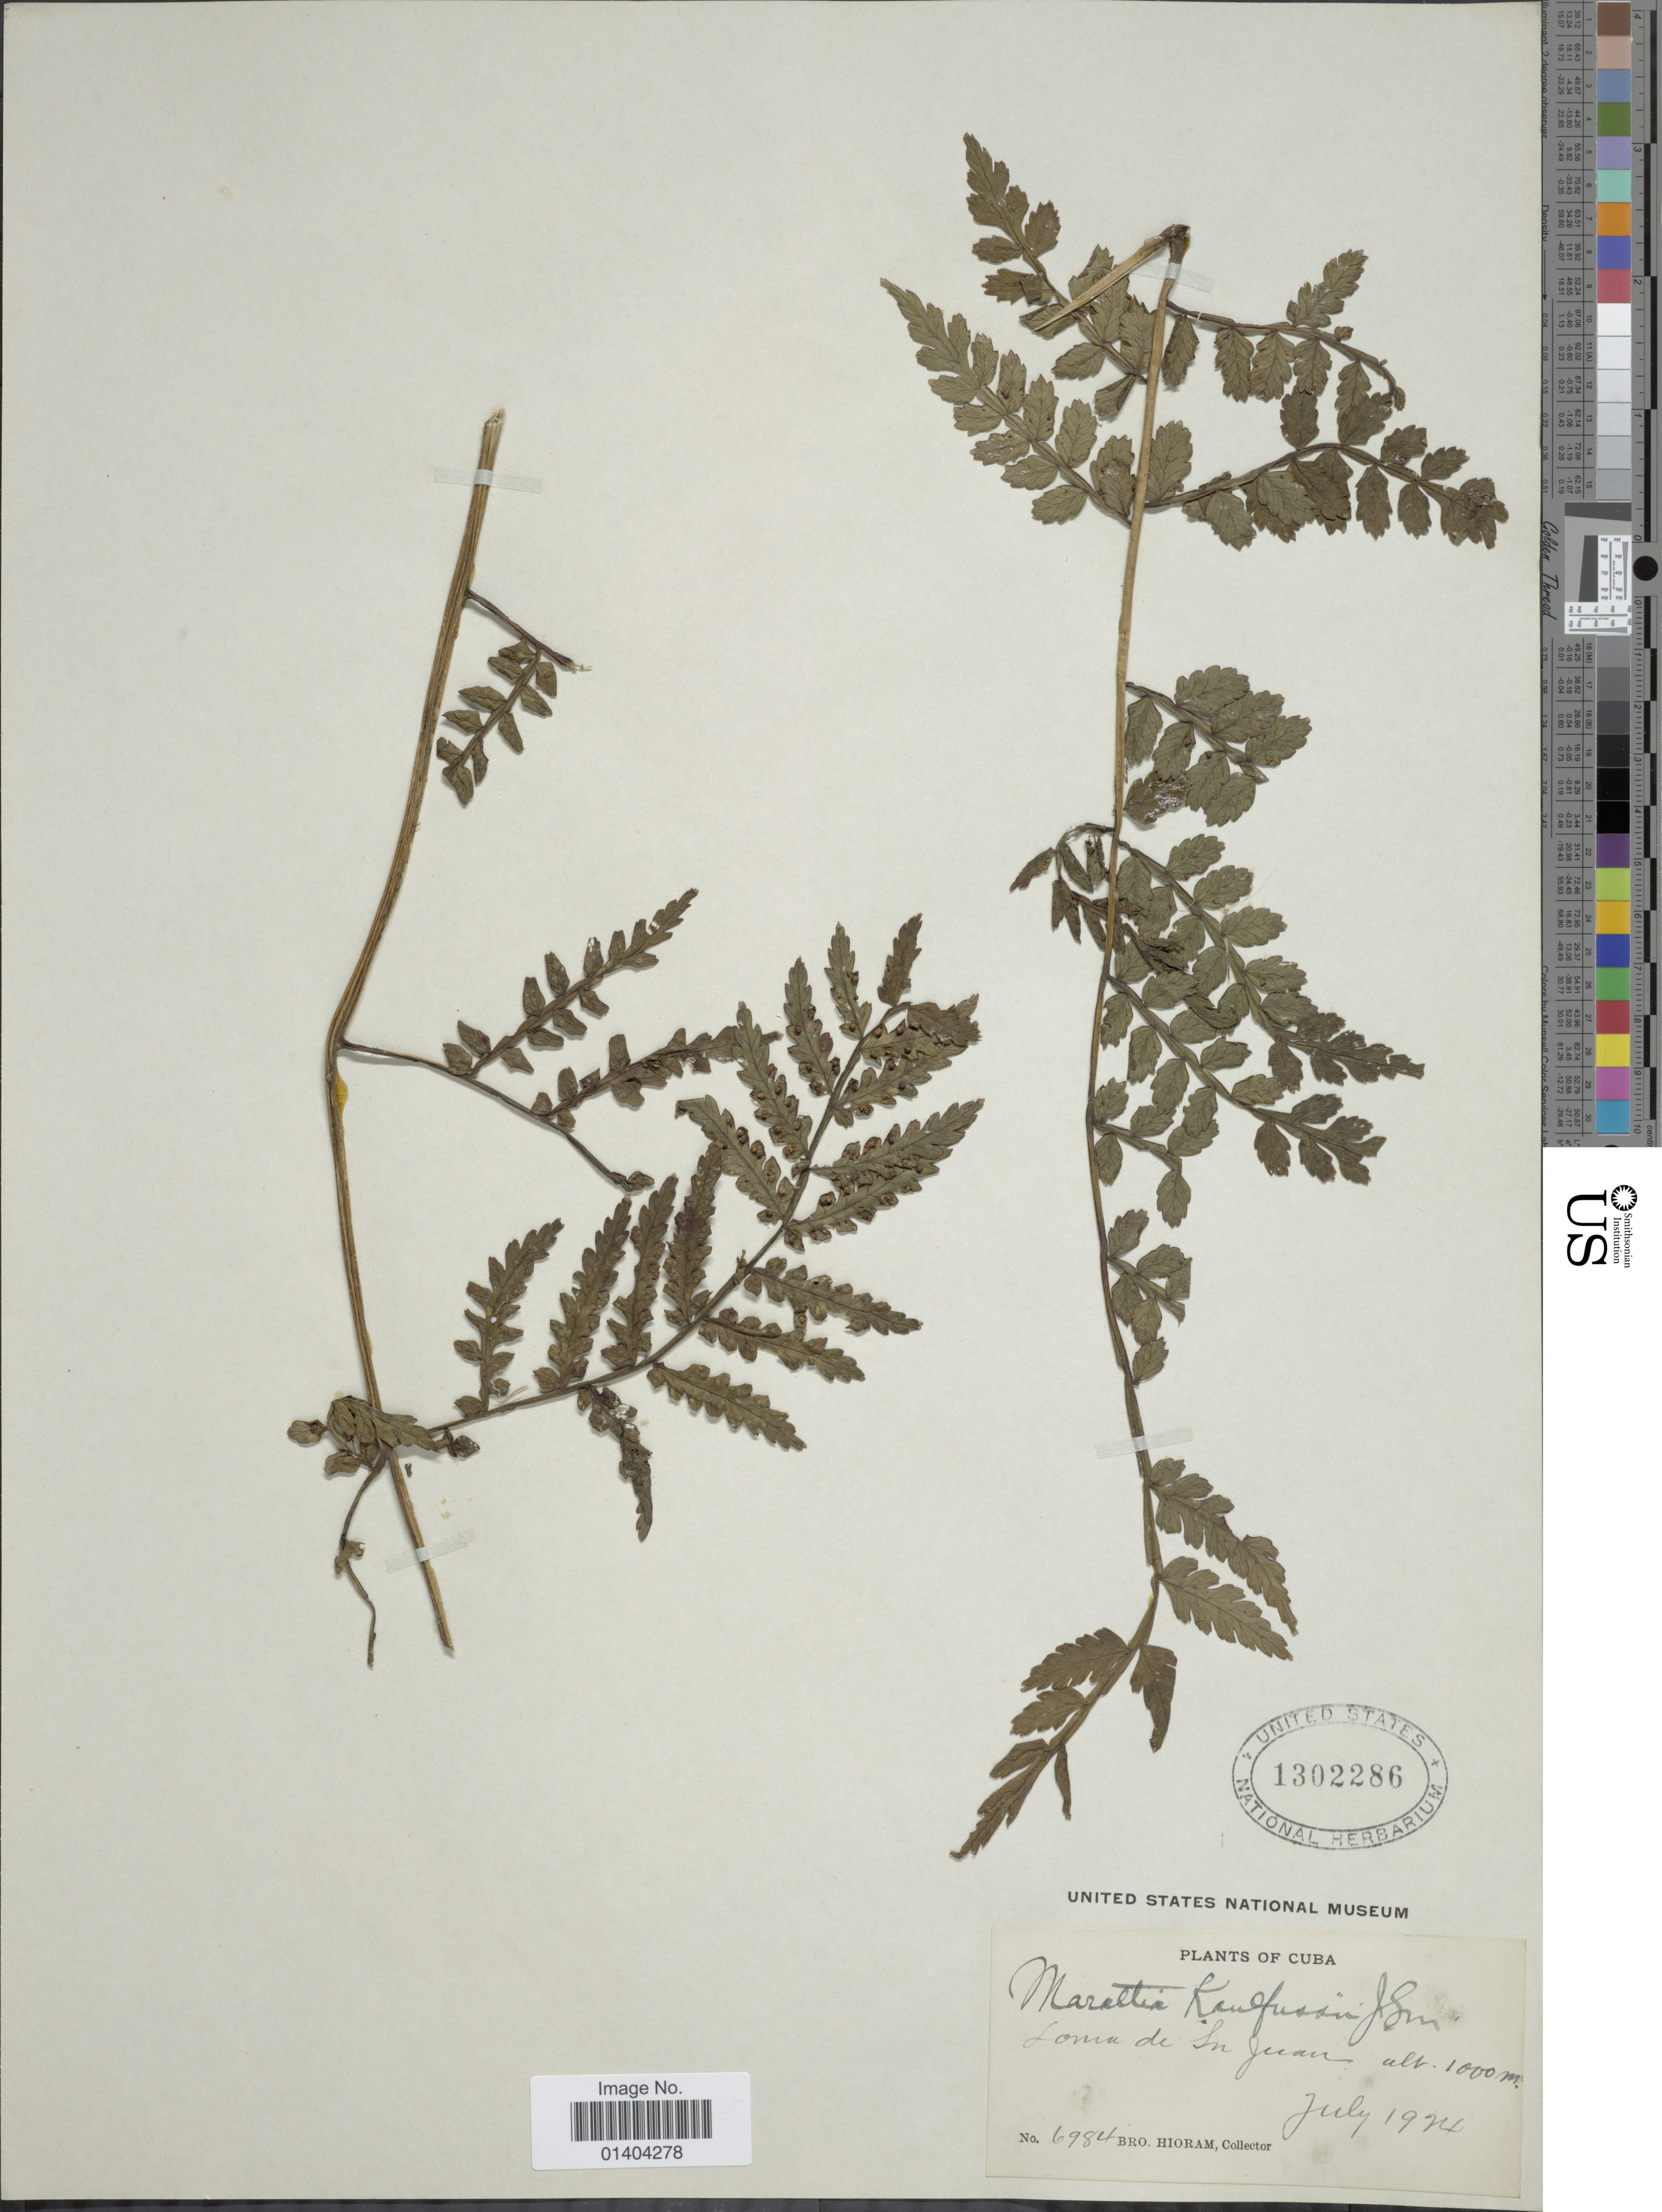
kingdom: Plantae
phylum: Tracheophyta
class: Polypodiopsida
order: Marattiales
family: Marattiaceae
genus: Marattia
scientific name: Marattia laevis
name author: Sm.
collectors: Bro. Hioram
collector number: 6984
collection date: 1924-07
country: Cuba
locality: Loma de Sn Juan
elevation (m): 1000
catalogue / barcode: US 1302286